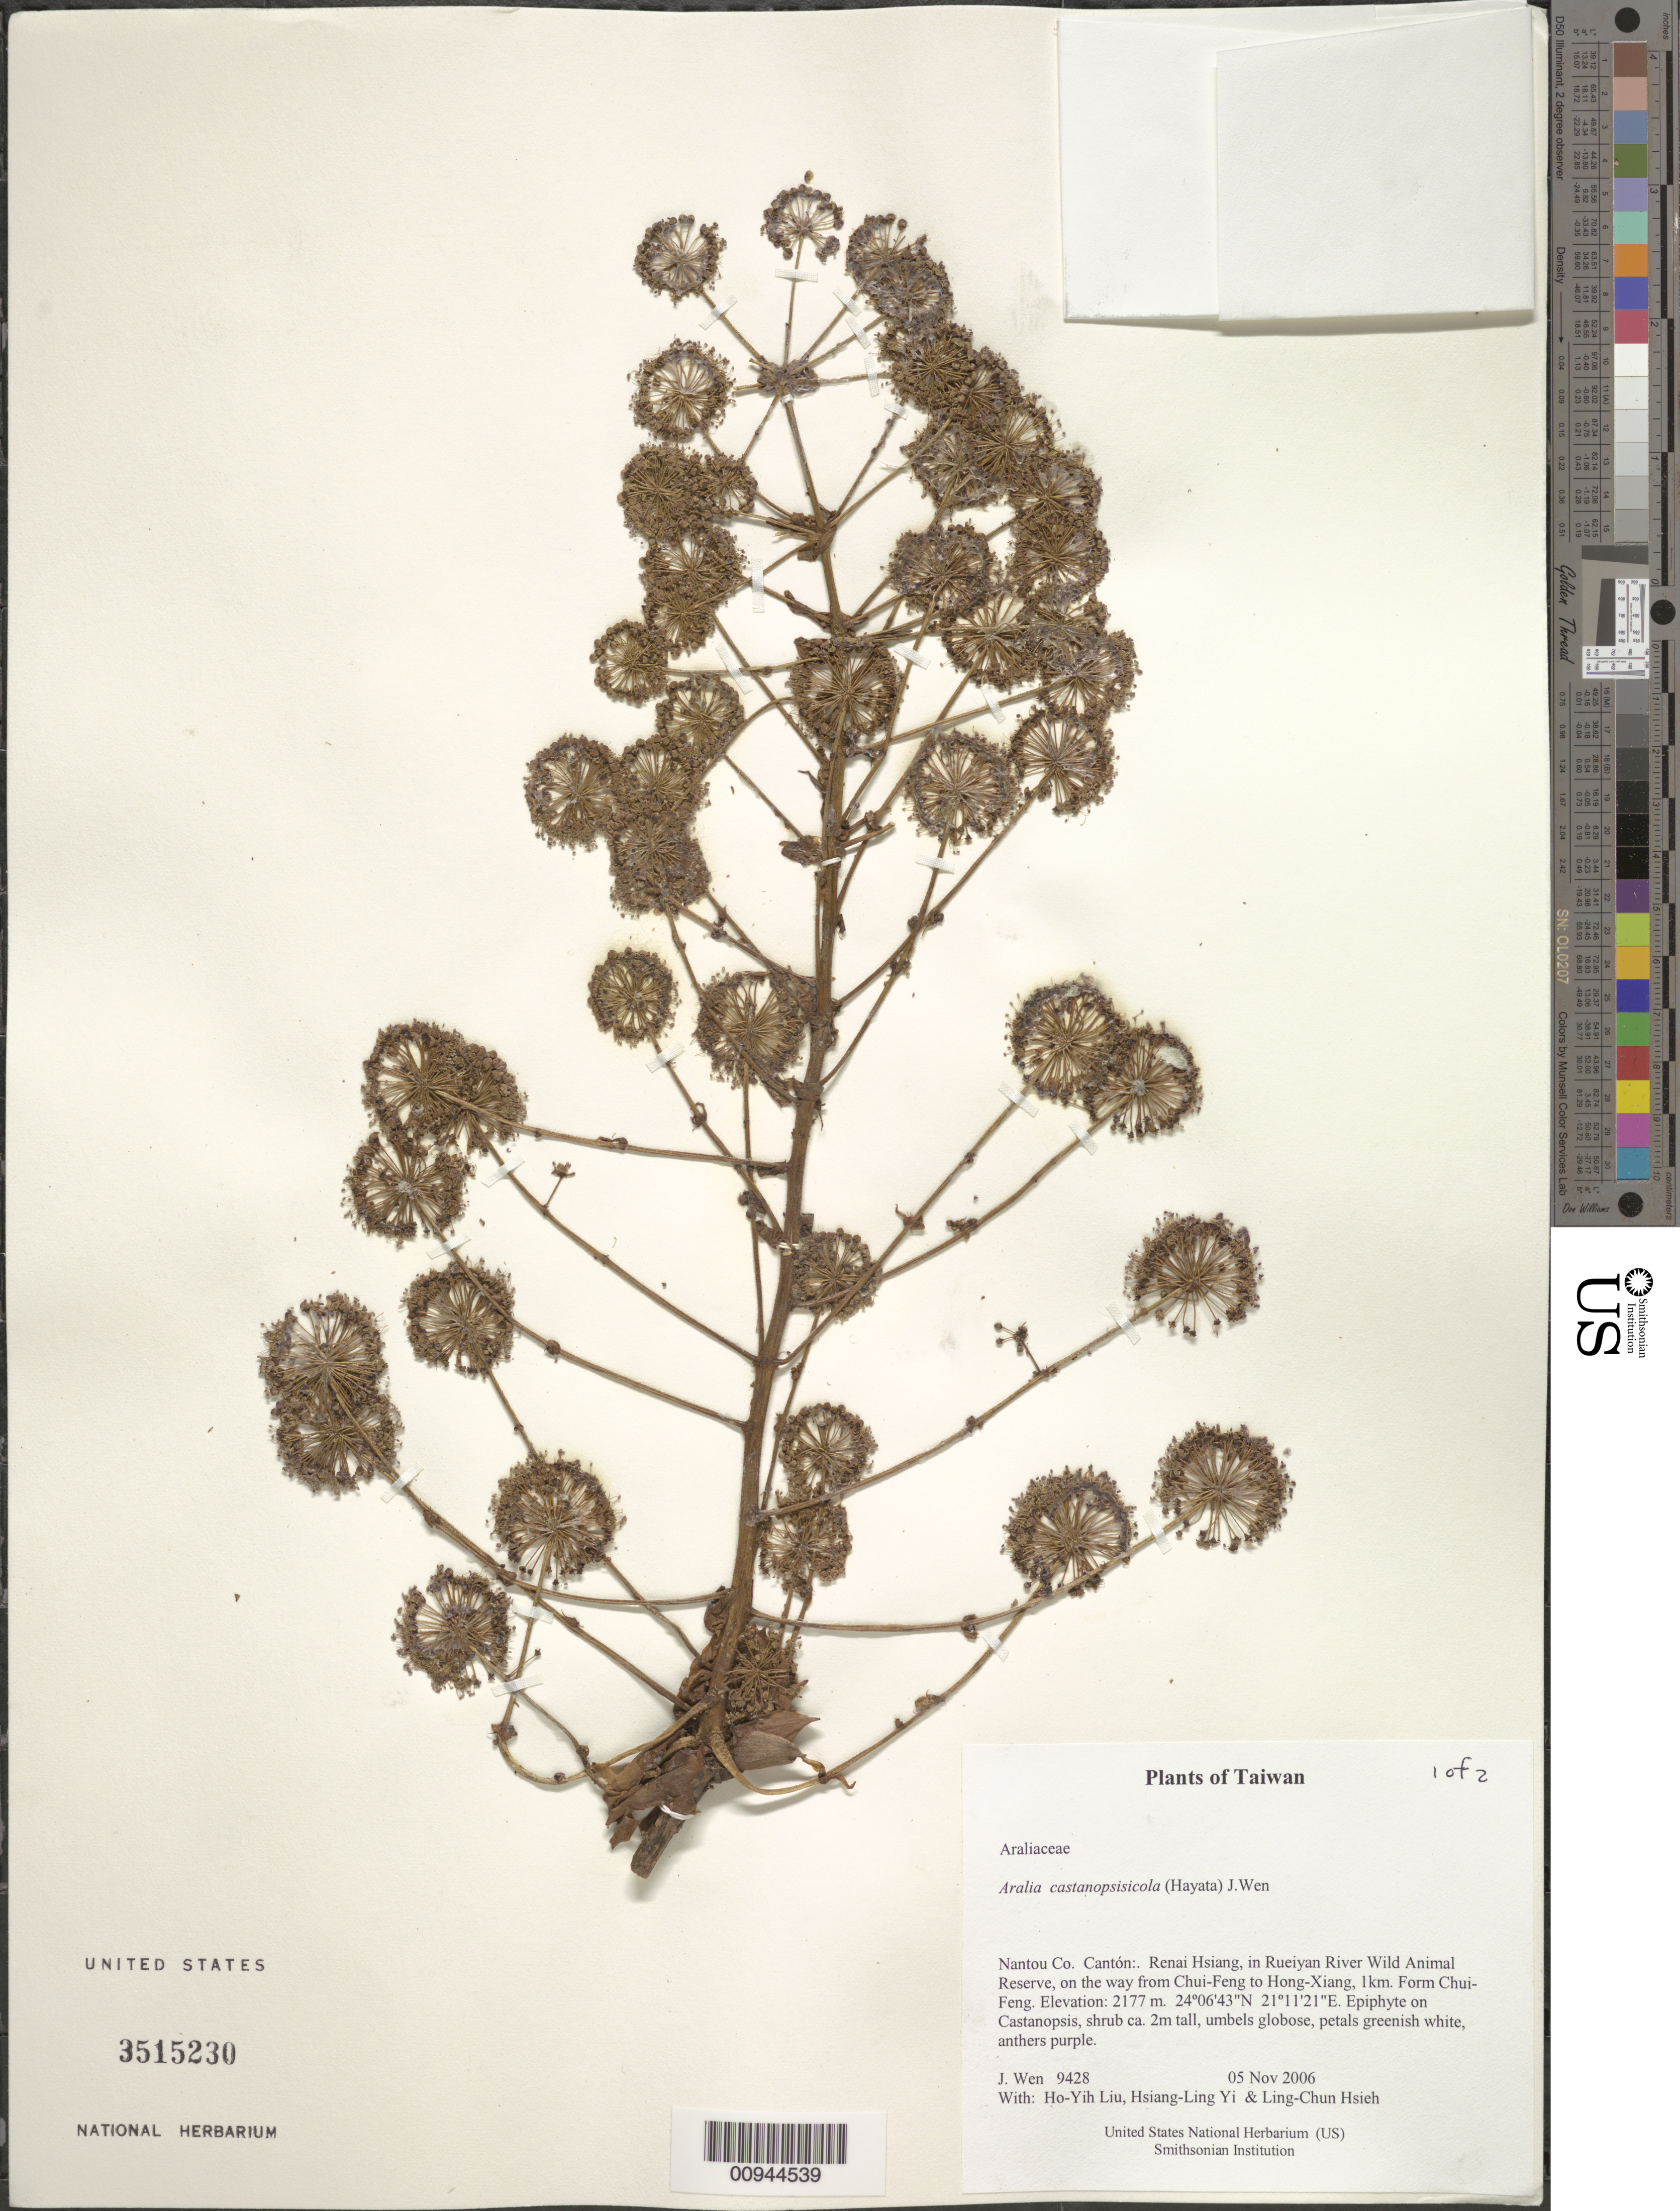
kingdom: Plantae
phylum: Tracheophyta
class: Magnoliopsida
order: Apiales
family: Araliaceae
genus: Aralia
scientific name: Aralia castanopsisicola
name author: (Hayata) J. Wen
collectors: J. Wen, H. Liu, H. l. Yi & L. Hsieh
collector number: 9428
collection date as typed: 05 Nov 2006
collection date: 2006-11-05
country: Taiwan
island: Taiwan [Formosa]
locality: Renai Hsiang, in Rueiyan River Wild Animal Reserve, on the way from Chui-Feng to Hong-Xiang, 1km. Form Chui-Feng.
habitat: On Castanopsis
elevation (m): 2177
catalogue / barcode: US 3515230